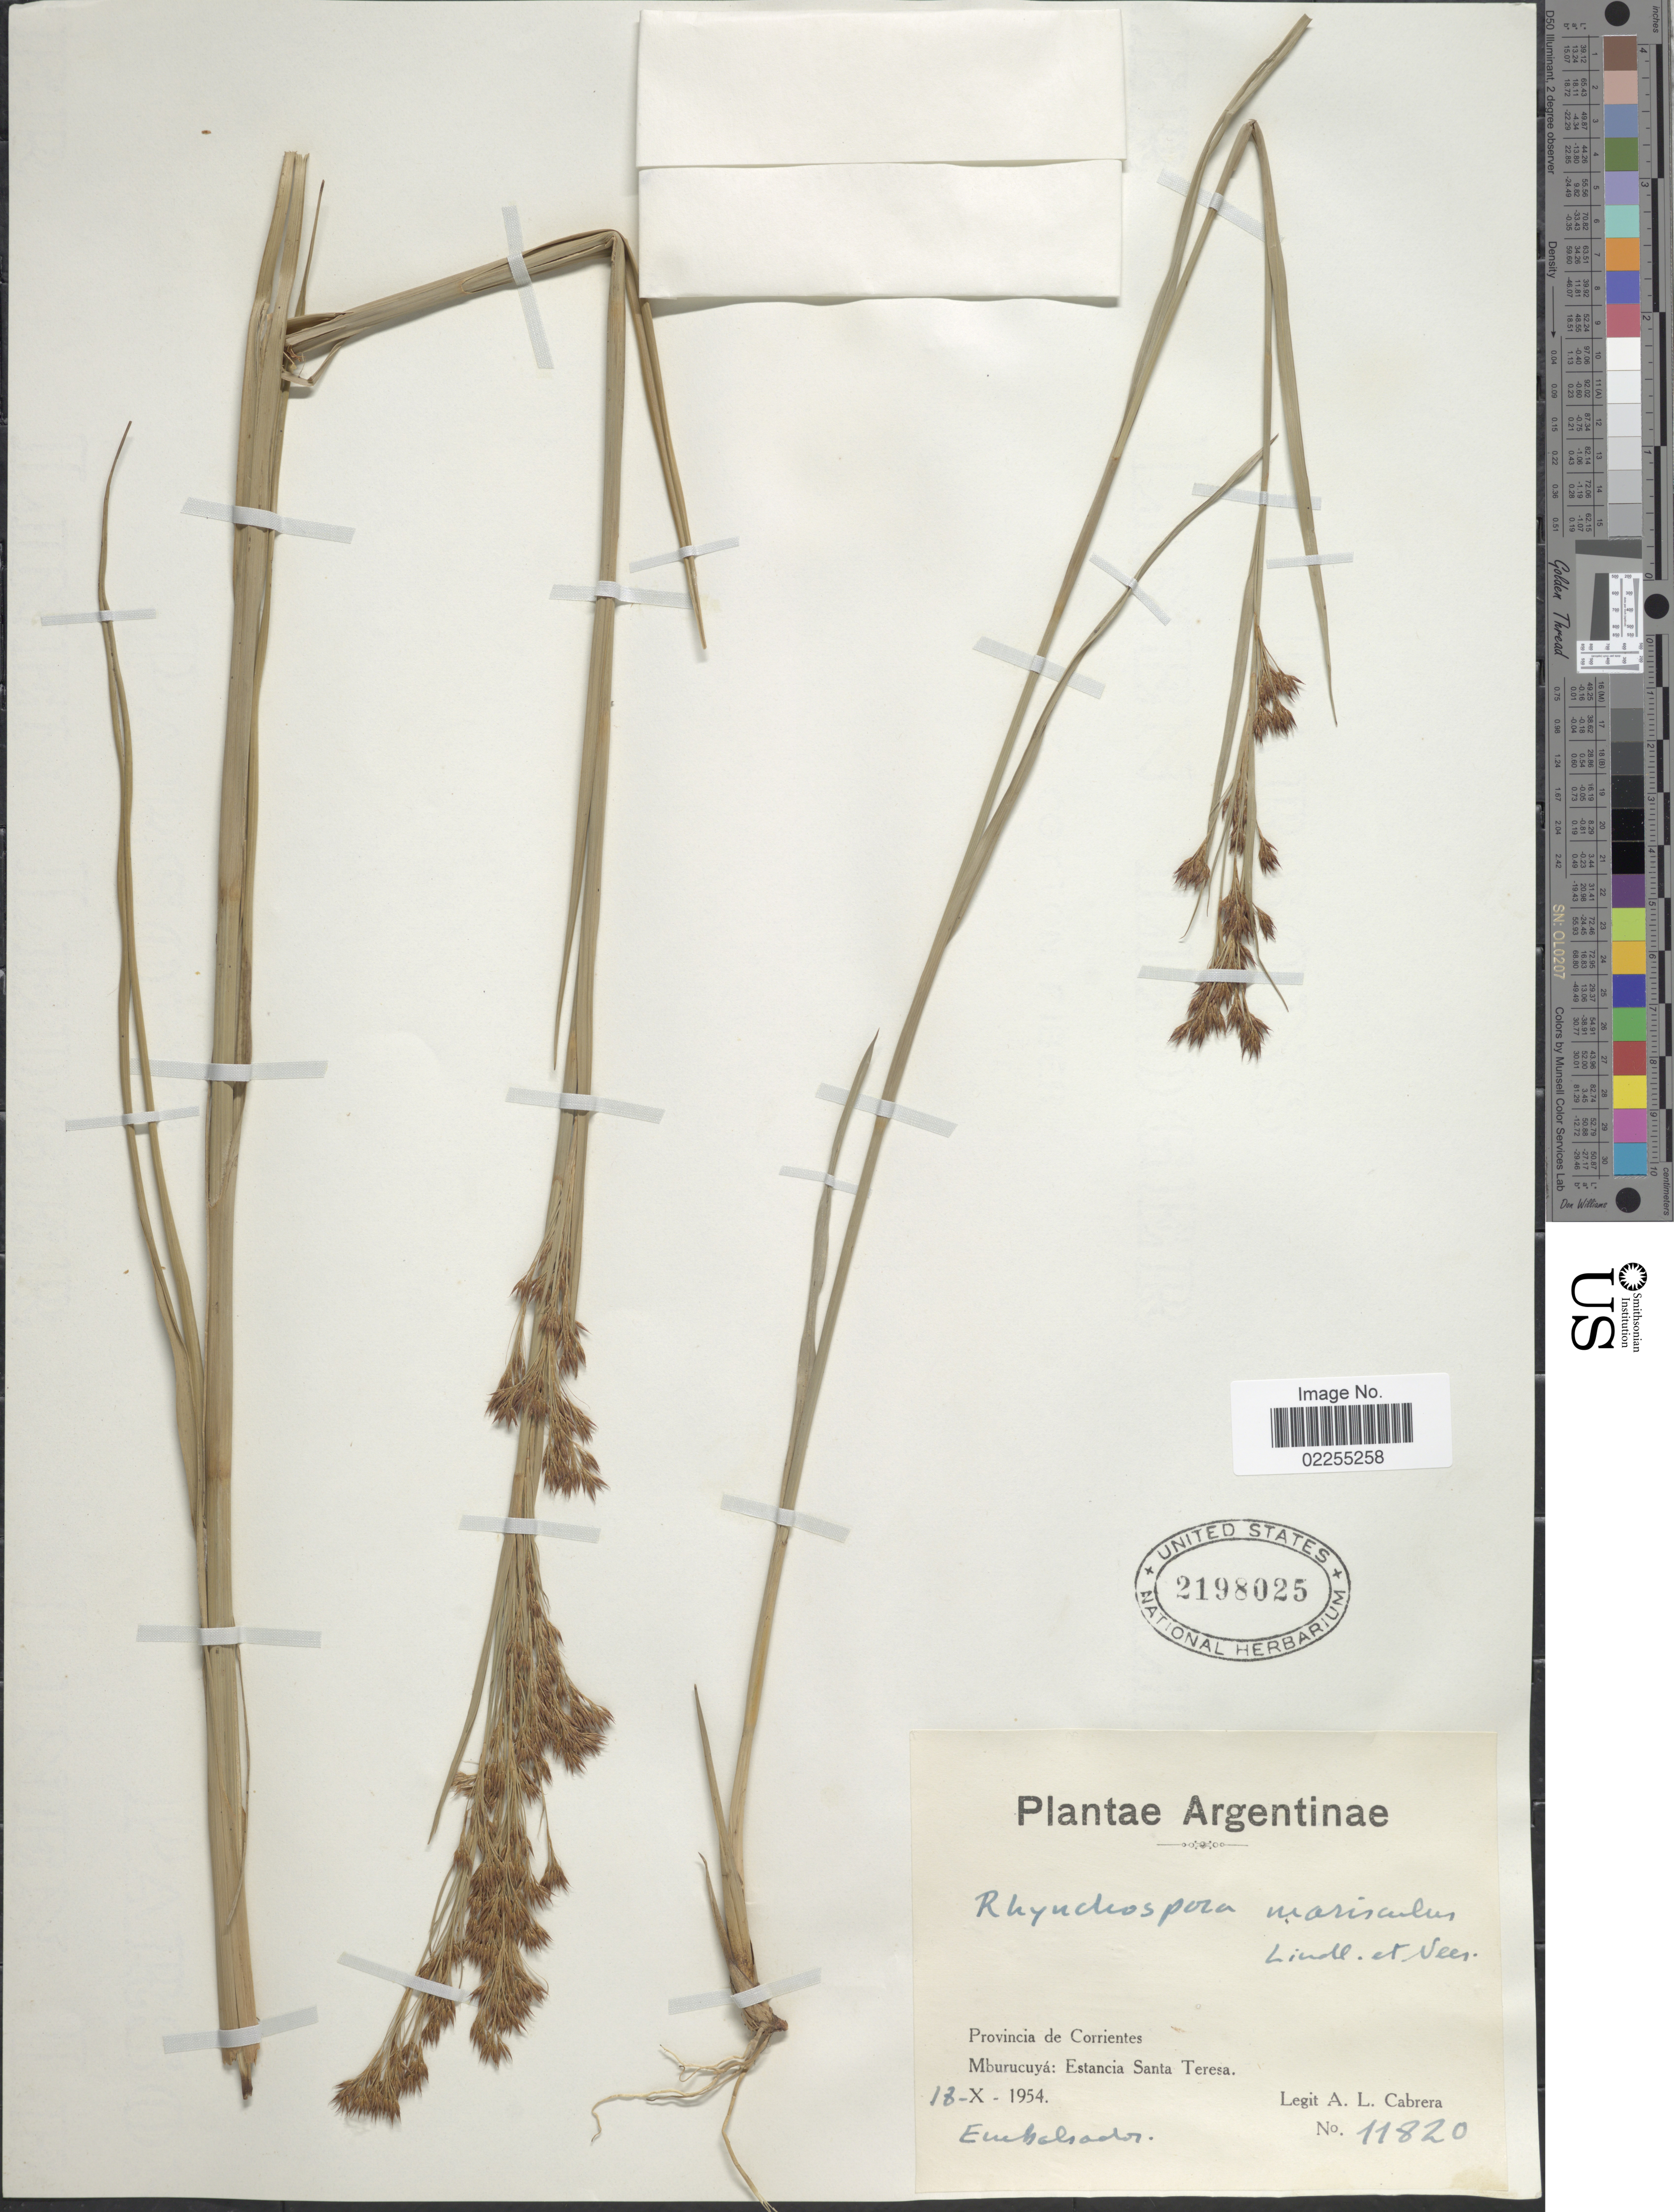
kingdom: Plantae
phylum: Tracheophyta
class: Liliopsida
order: Poales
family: Cyperaceae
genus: Rhynchospora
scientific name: Rhynchospora marisculus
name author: Lindl. & Nees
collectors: A. L. Cabrera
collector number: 11820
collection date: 1954-10-18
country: Argentina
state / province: Corrientes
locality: Provincia de Corrientes. Mburucuya: Estancia Santa Teresa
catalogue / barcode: US 2198025